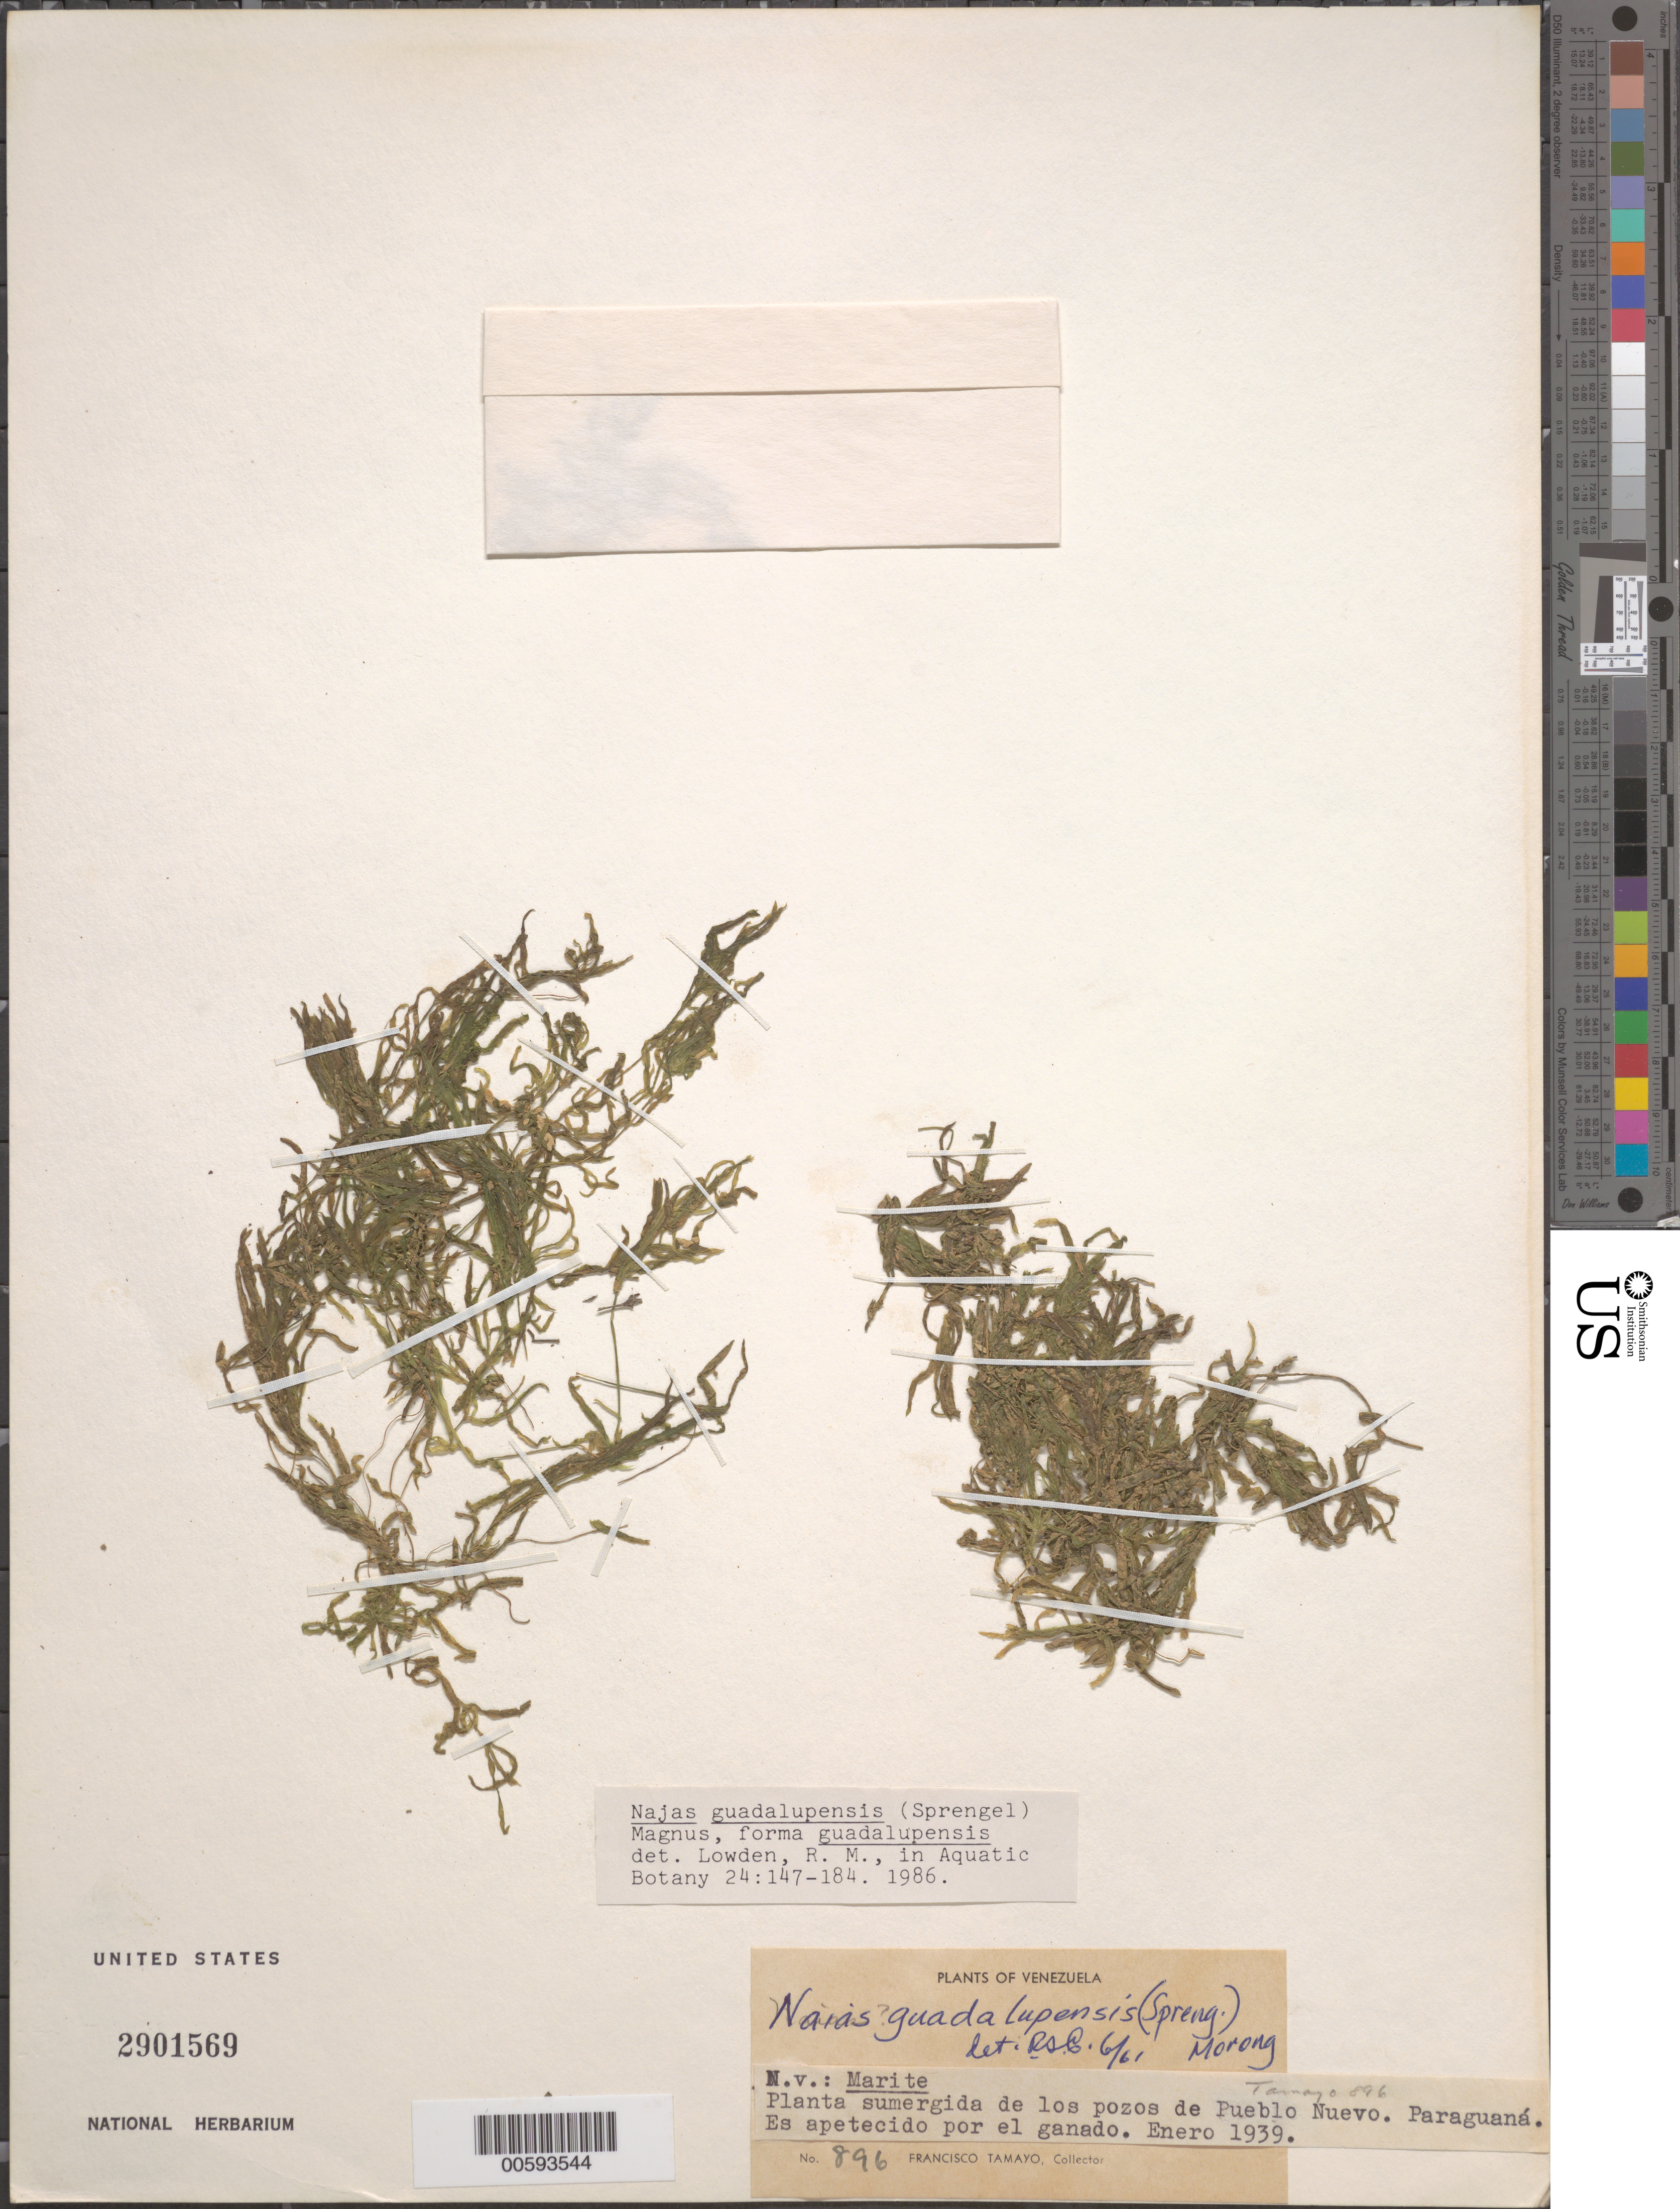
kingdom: Plantae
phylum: Tracheophyta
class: Liliopsida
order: Alismatales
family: Hydrocharitaceae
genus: Najas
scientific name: Najas guadalupensis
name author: (Spreng.) Magnus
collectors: F. Tamayo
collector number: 896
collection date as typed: Jan 1939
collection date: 1939-01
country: Venezuela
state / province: Nueva Esparta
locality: Marite, Paraguana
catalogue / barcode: US 2901569